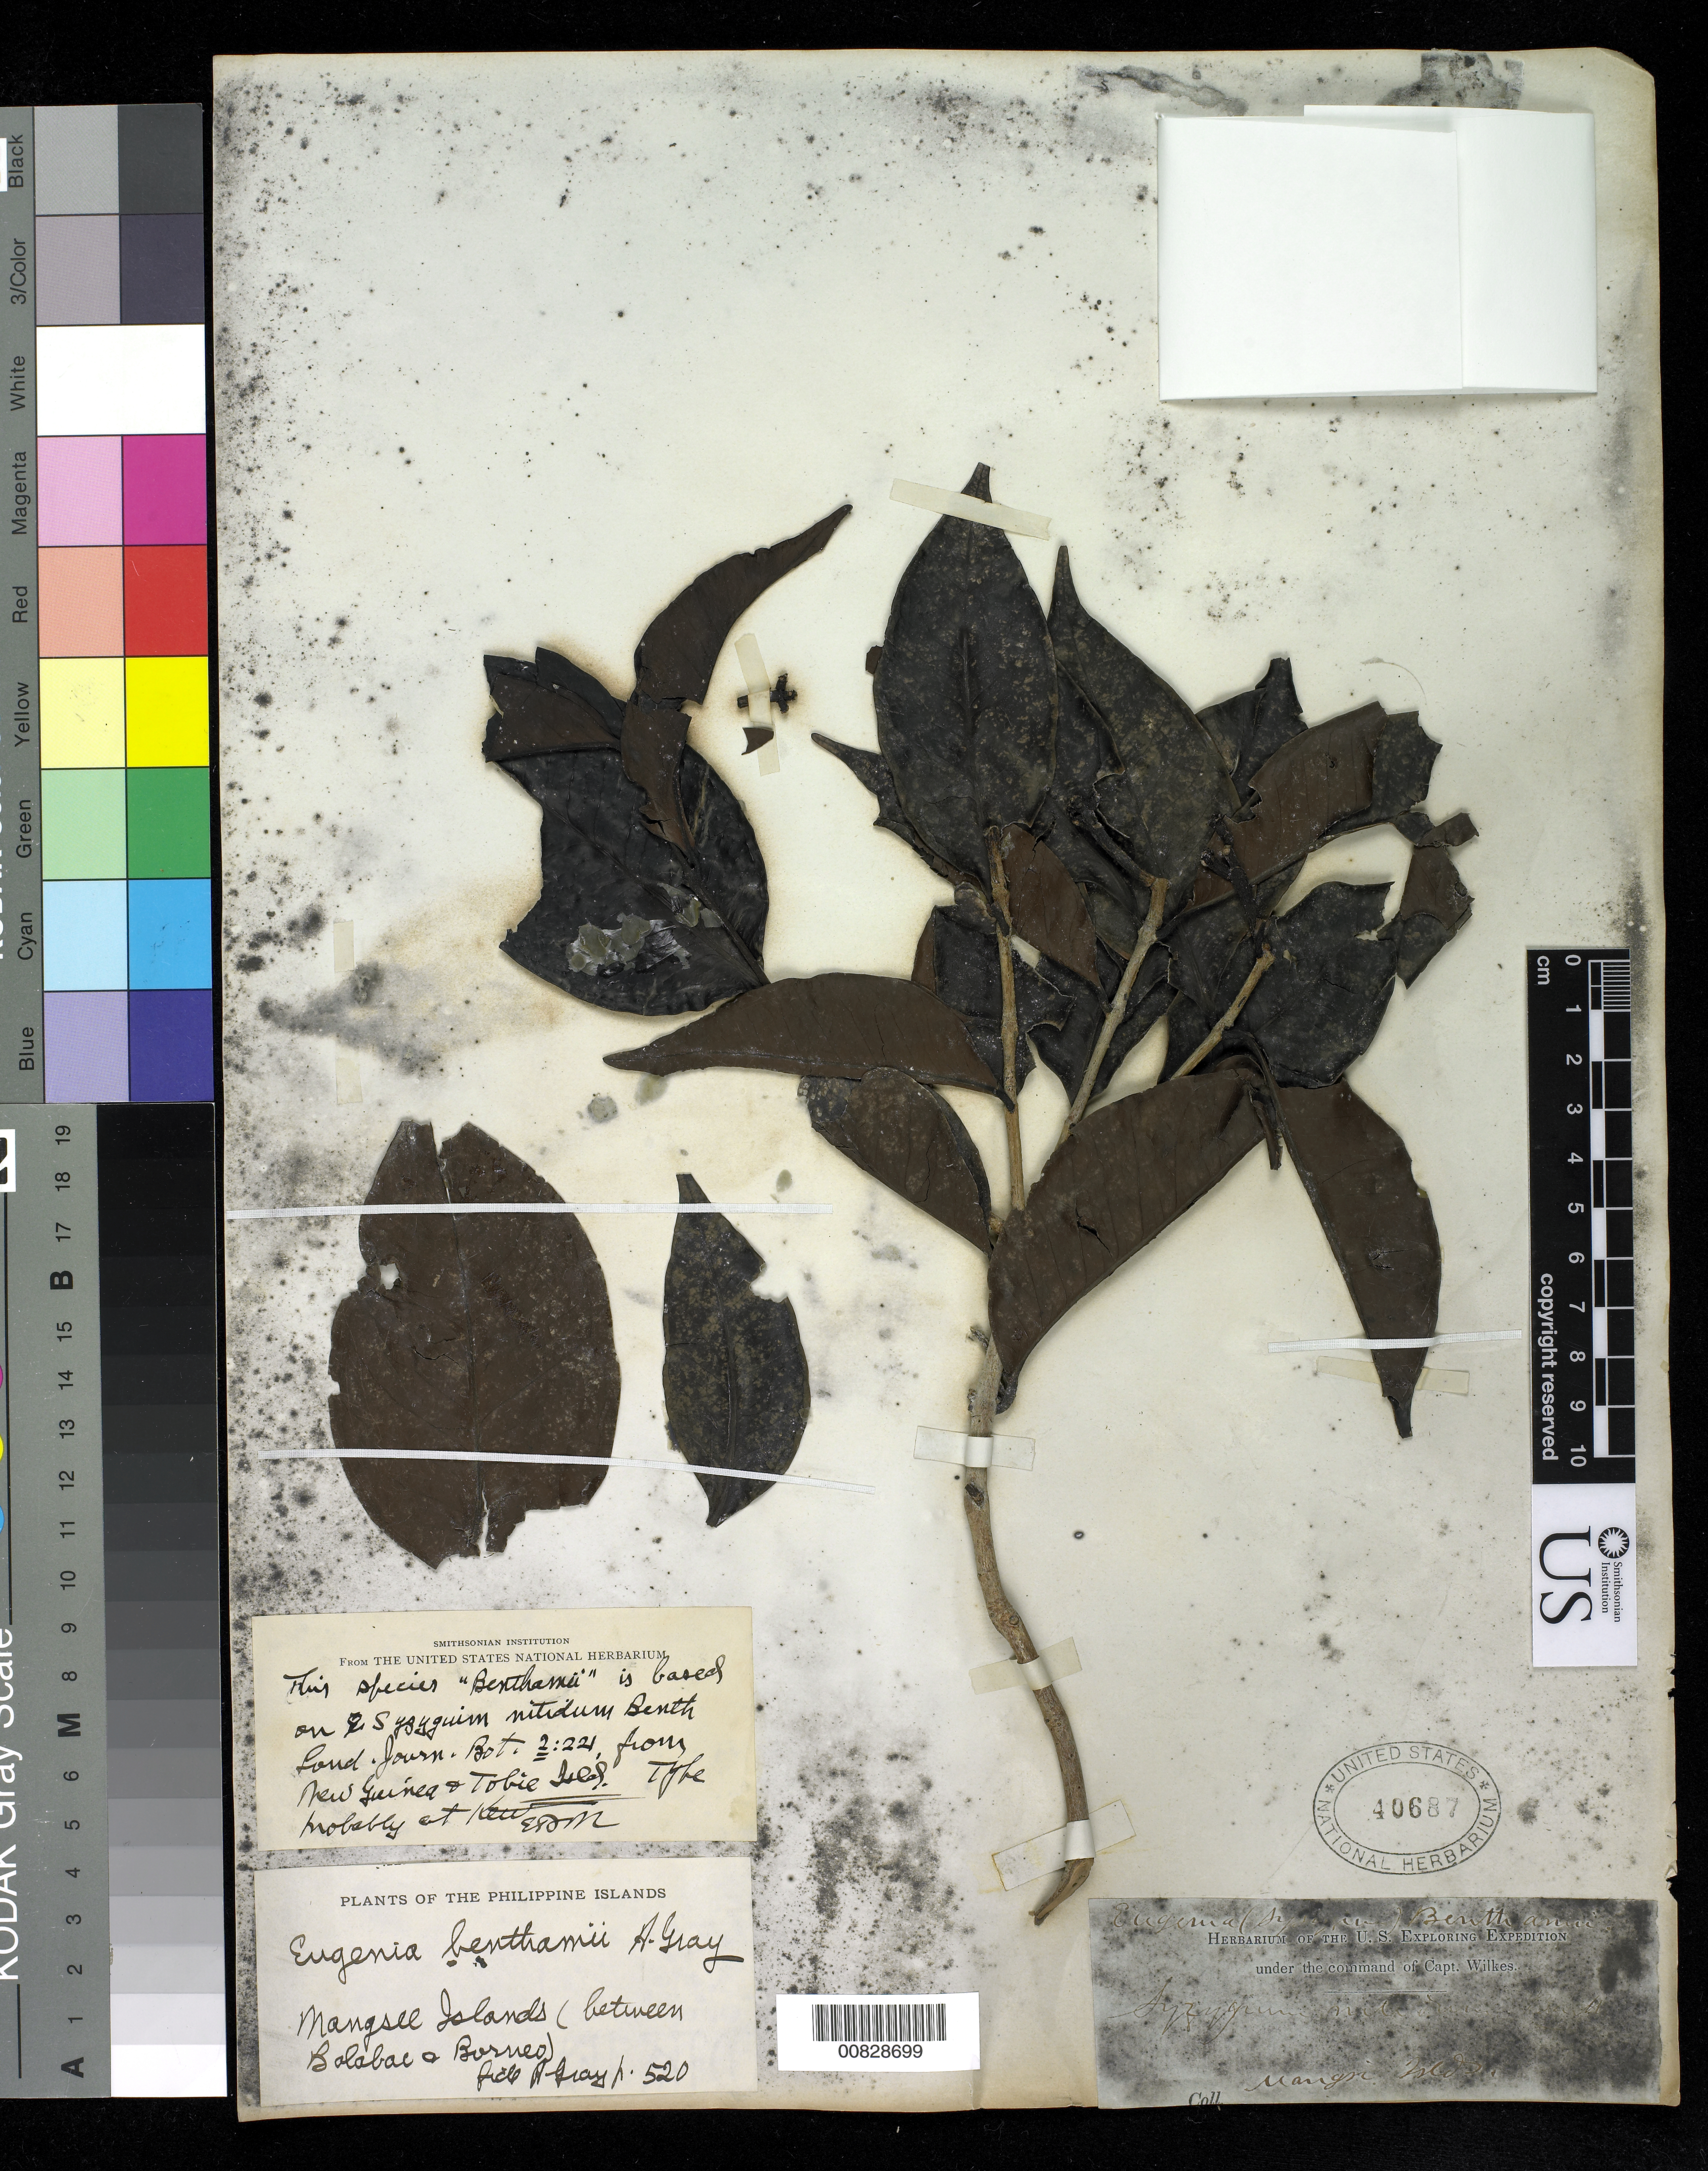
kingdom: Plantae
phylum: Tracheophyta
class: Magnoliopsida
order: Myrtales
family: Myrtaceae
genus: Syzygium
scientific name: Syzygium nitidum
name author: Benth.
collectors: Wilkes Explor. Exped.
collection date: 1838/1842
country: Philippines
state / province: Mimaropa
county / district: Palawan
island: Mangsi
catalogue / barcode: US 40687